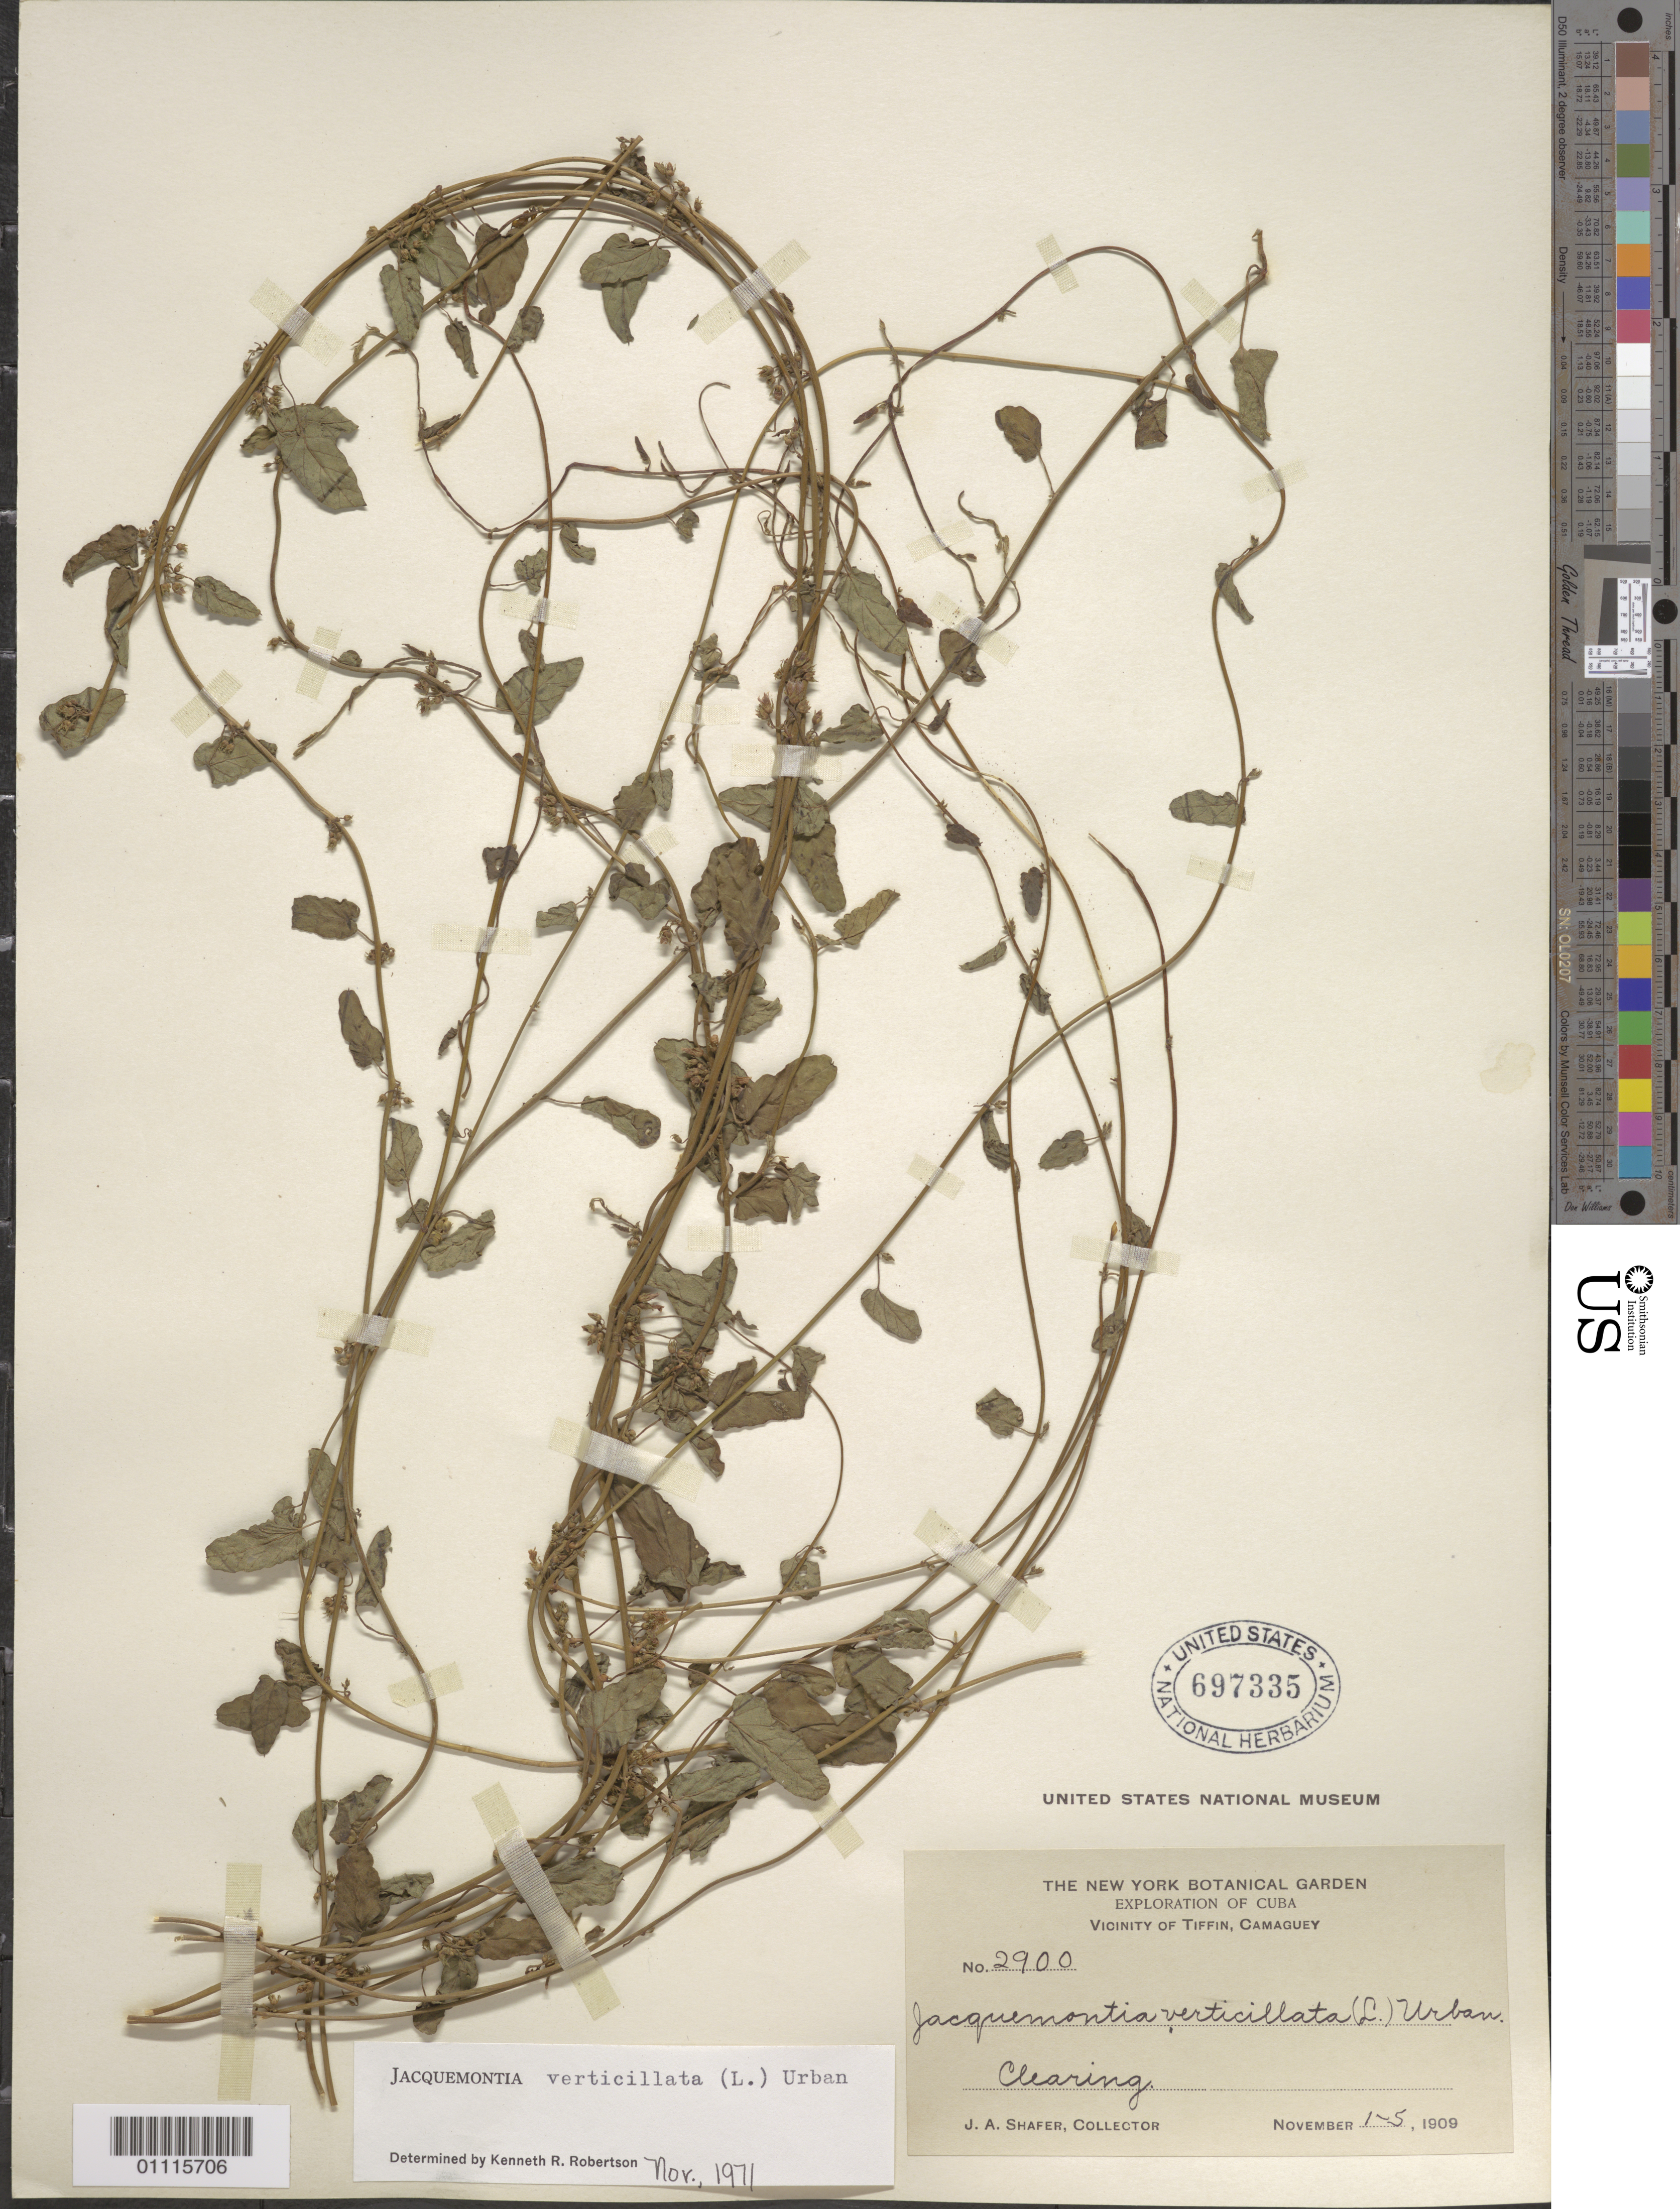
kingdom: Plantae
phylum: Tracheophyta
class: Magnoliopsida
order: Solanales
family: Convolvulaceae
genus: Jacquemontia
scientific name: Jacquemontia verticillata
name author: (L.) Urb.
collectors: J. A. Shafer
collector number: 2900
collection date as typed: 01 Nov 1909 to 05 Nov 1909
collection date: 1909-11-01/1909-11-05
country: Cuba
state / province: Camagüey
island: Cuba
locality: Vicinity of Tiffin Clearing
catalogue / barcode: US 697335